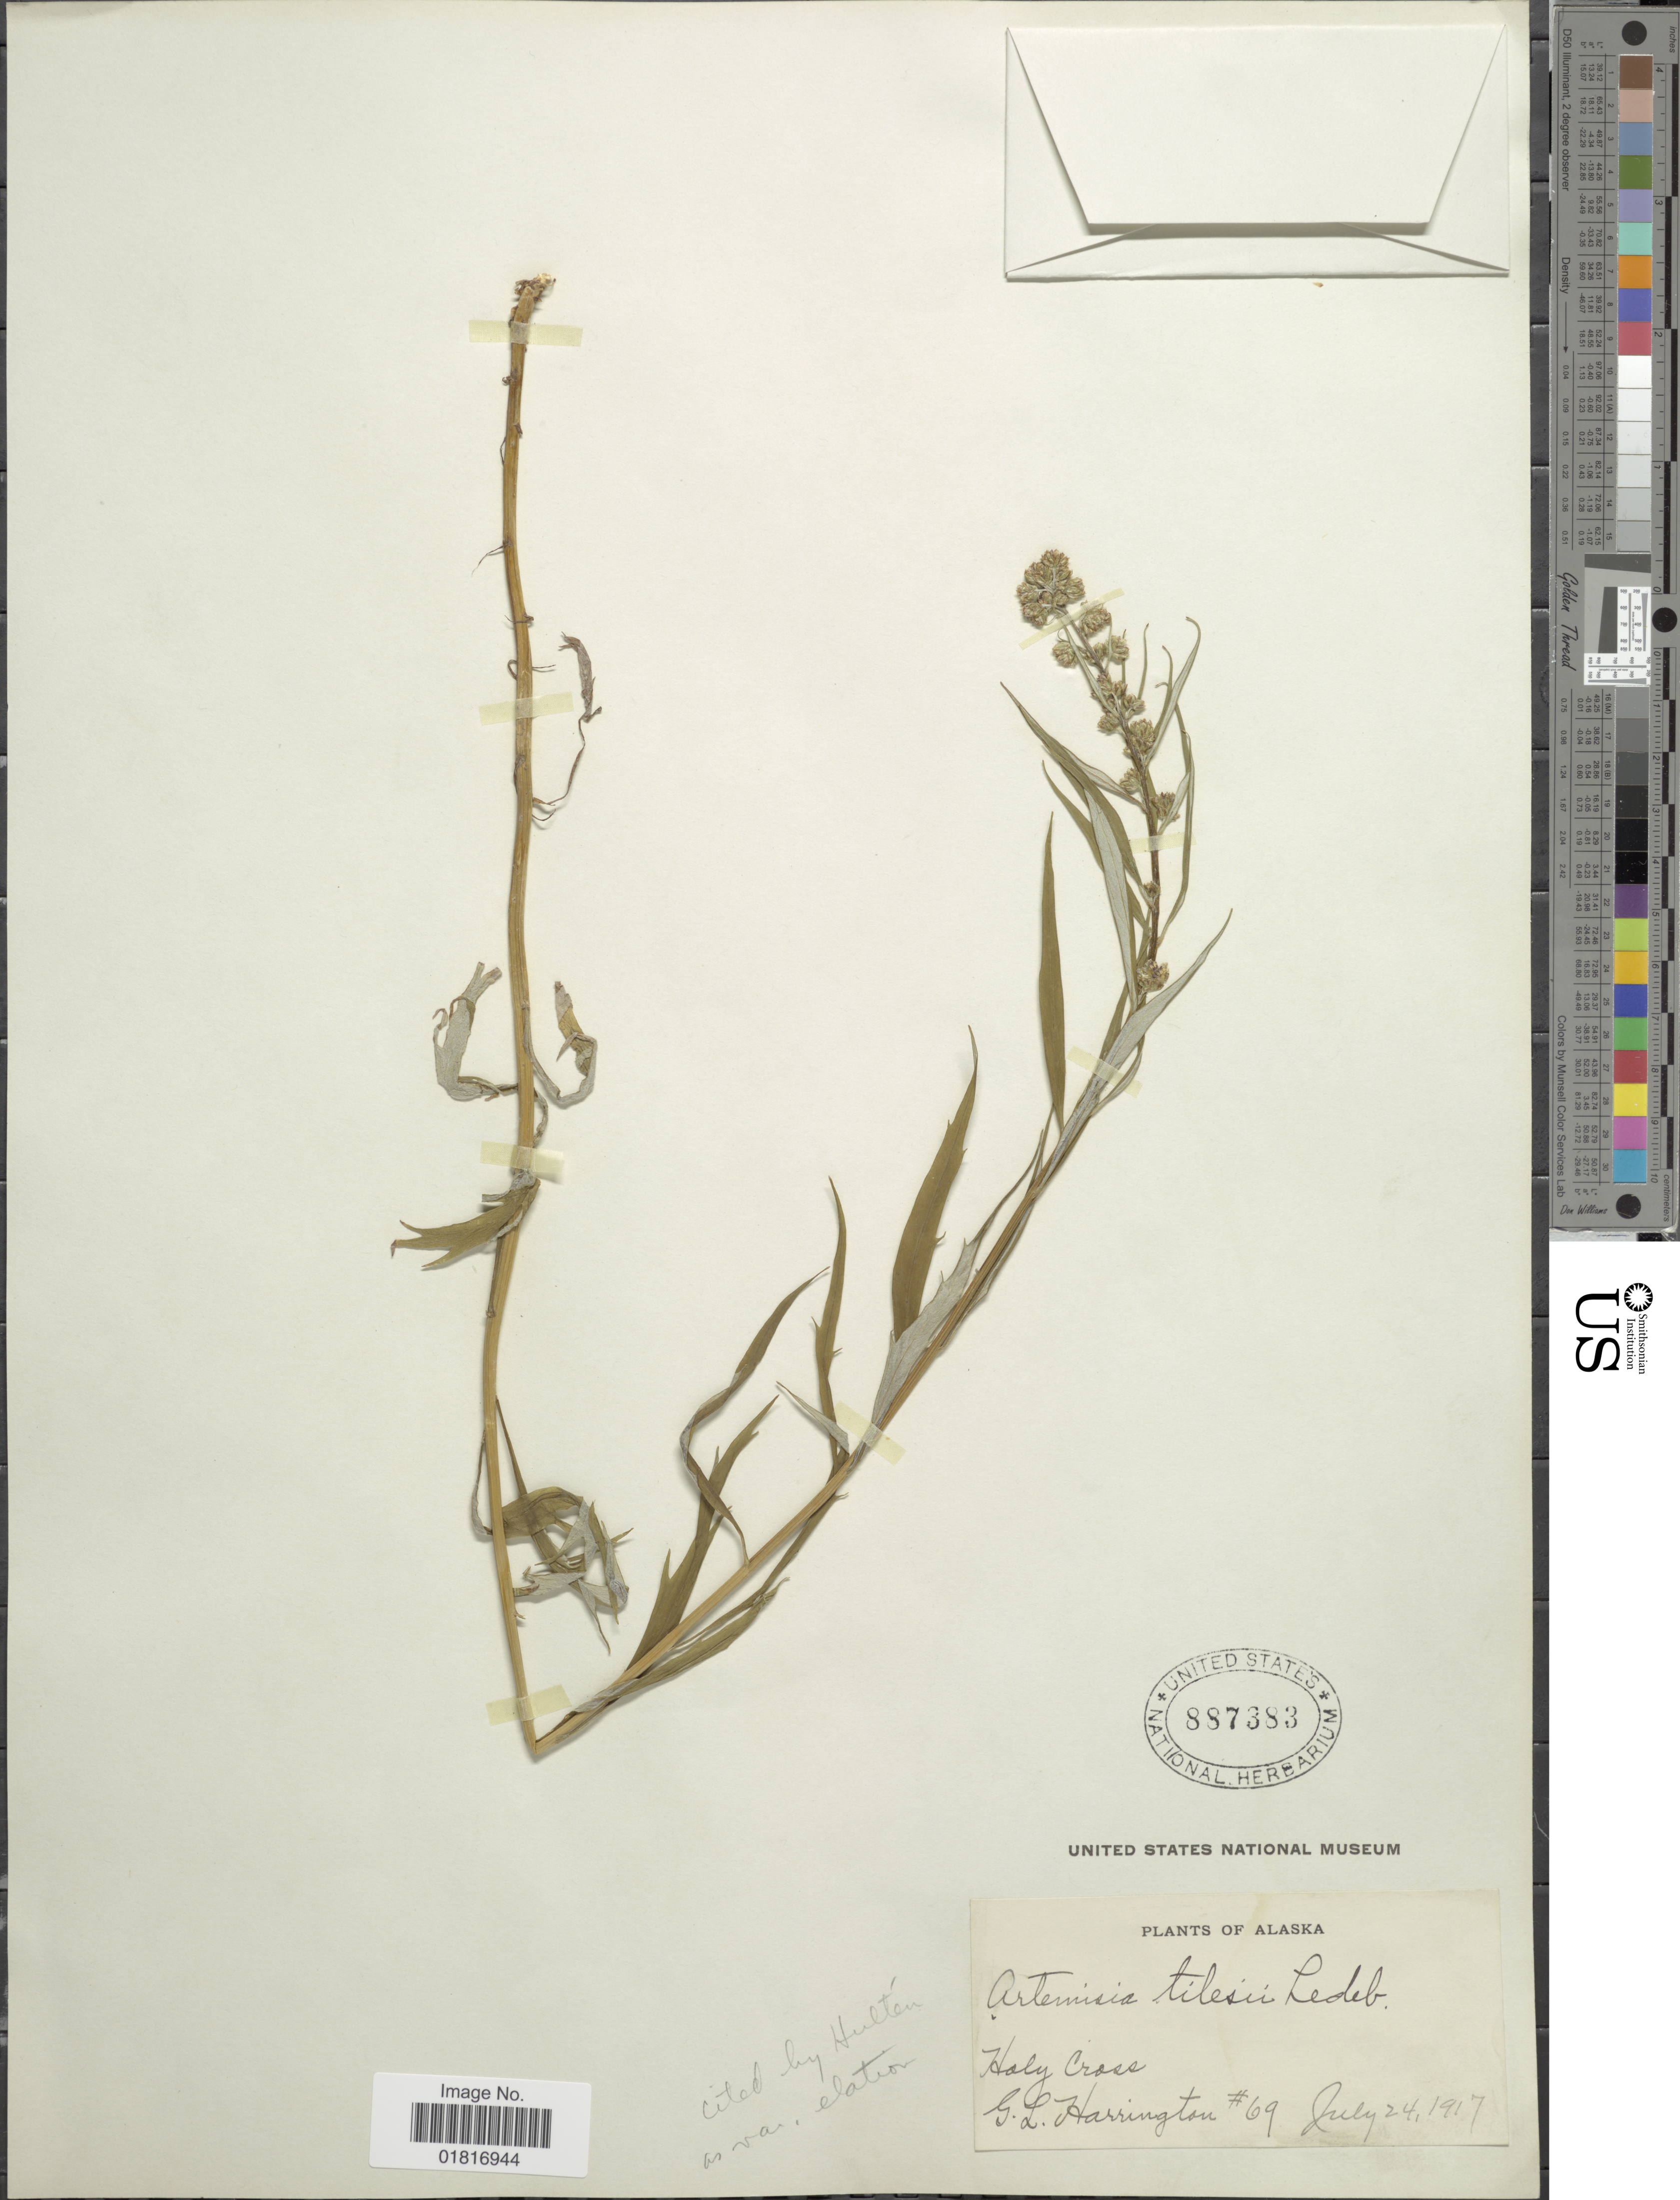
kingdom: Plantae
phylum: Tracheophyta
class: Magnoliopsida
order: Asterales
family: Asteraceae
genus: Artemisia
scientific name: Artemisia tilesii var. elatior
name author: Torr. & A. Gray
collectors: G. Harrington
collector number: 69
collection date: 1917-07-24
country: United States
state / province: Alaska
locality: Holy Cross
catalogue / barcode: US 887383